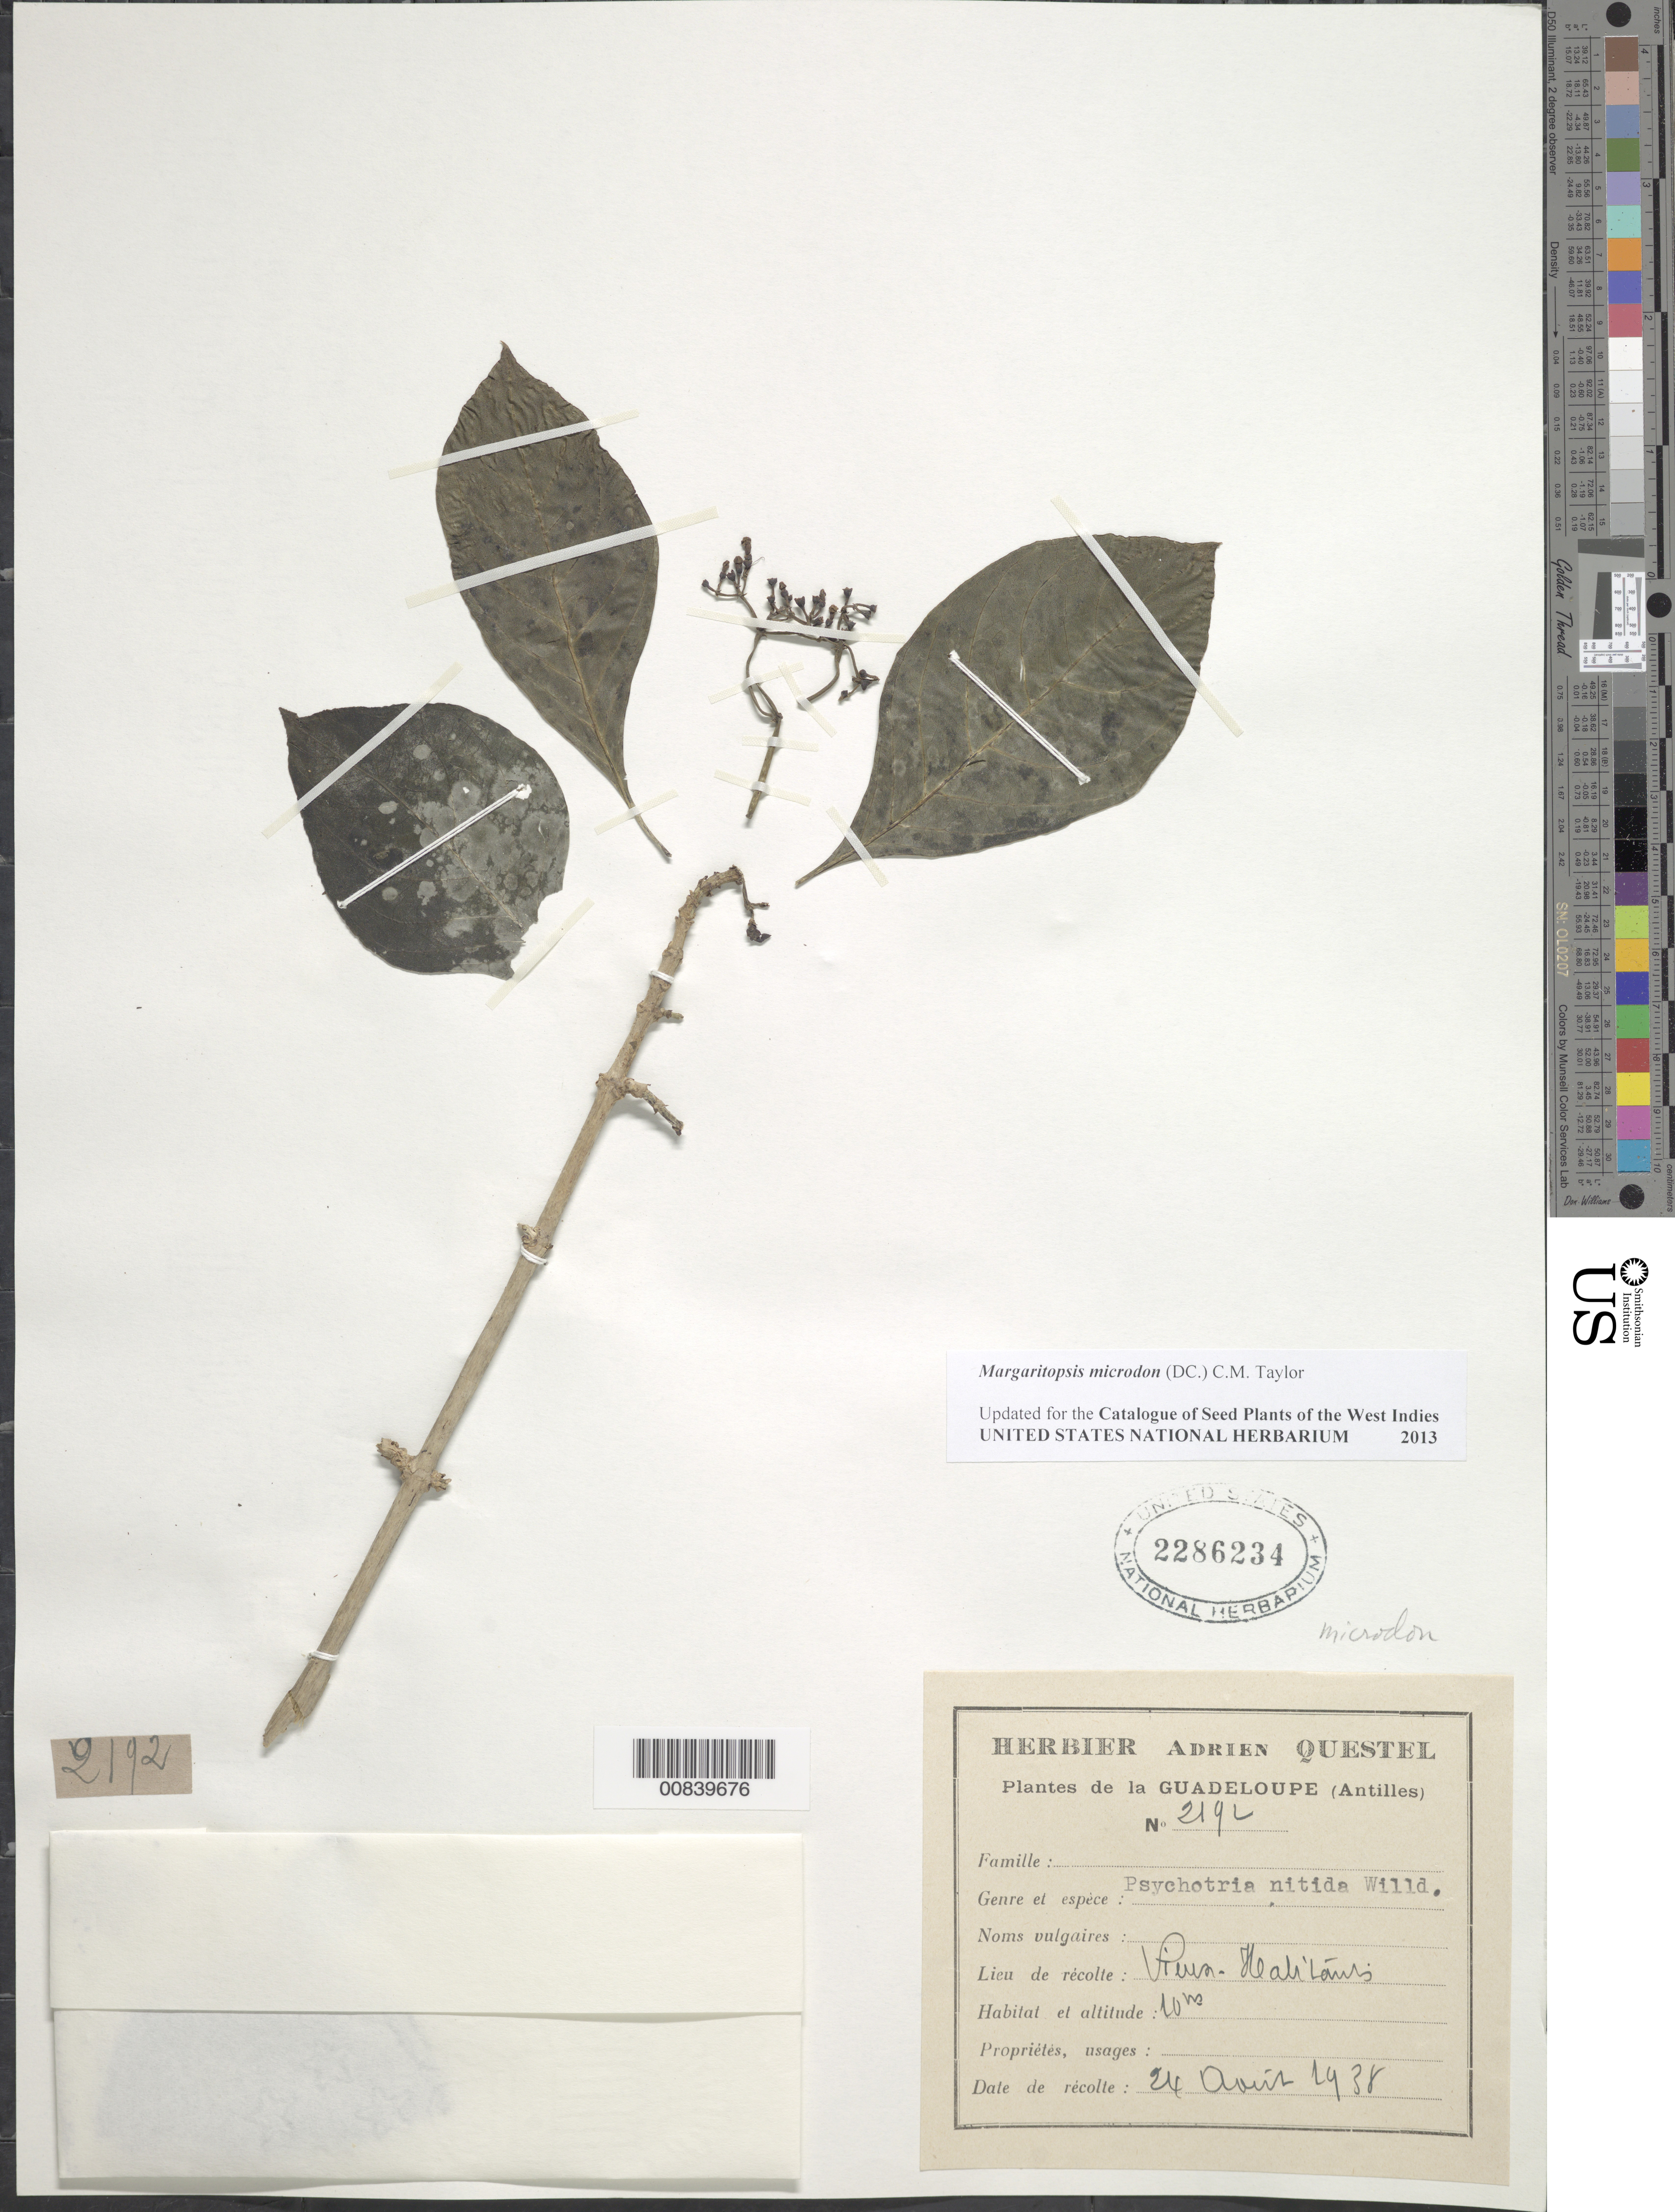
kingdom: Plantae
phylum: Tracheophyta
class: Magnoliopsida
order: Gentianales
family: Rubiaceae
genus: Margaritopsis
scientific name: Margaritopsis microdon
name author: (DC.) C.M. Taylor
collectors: A. Questel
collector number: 2192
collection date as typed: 24 Apr 1938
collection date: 1938-04-24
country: Guadeloupe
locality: Vieun Halitants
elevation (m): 10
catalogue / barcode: US 2286234